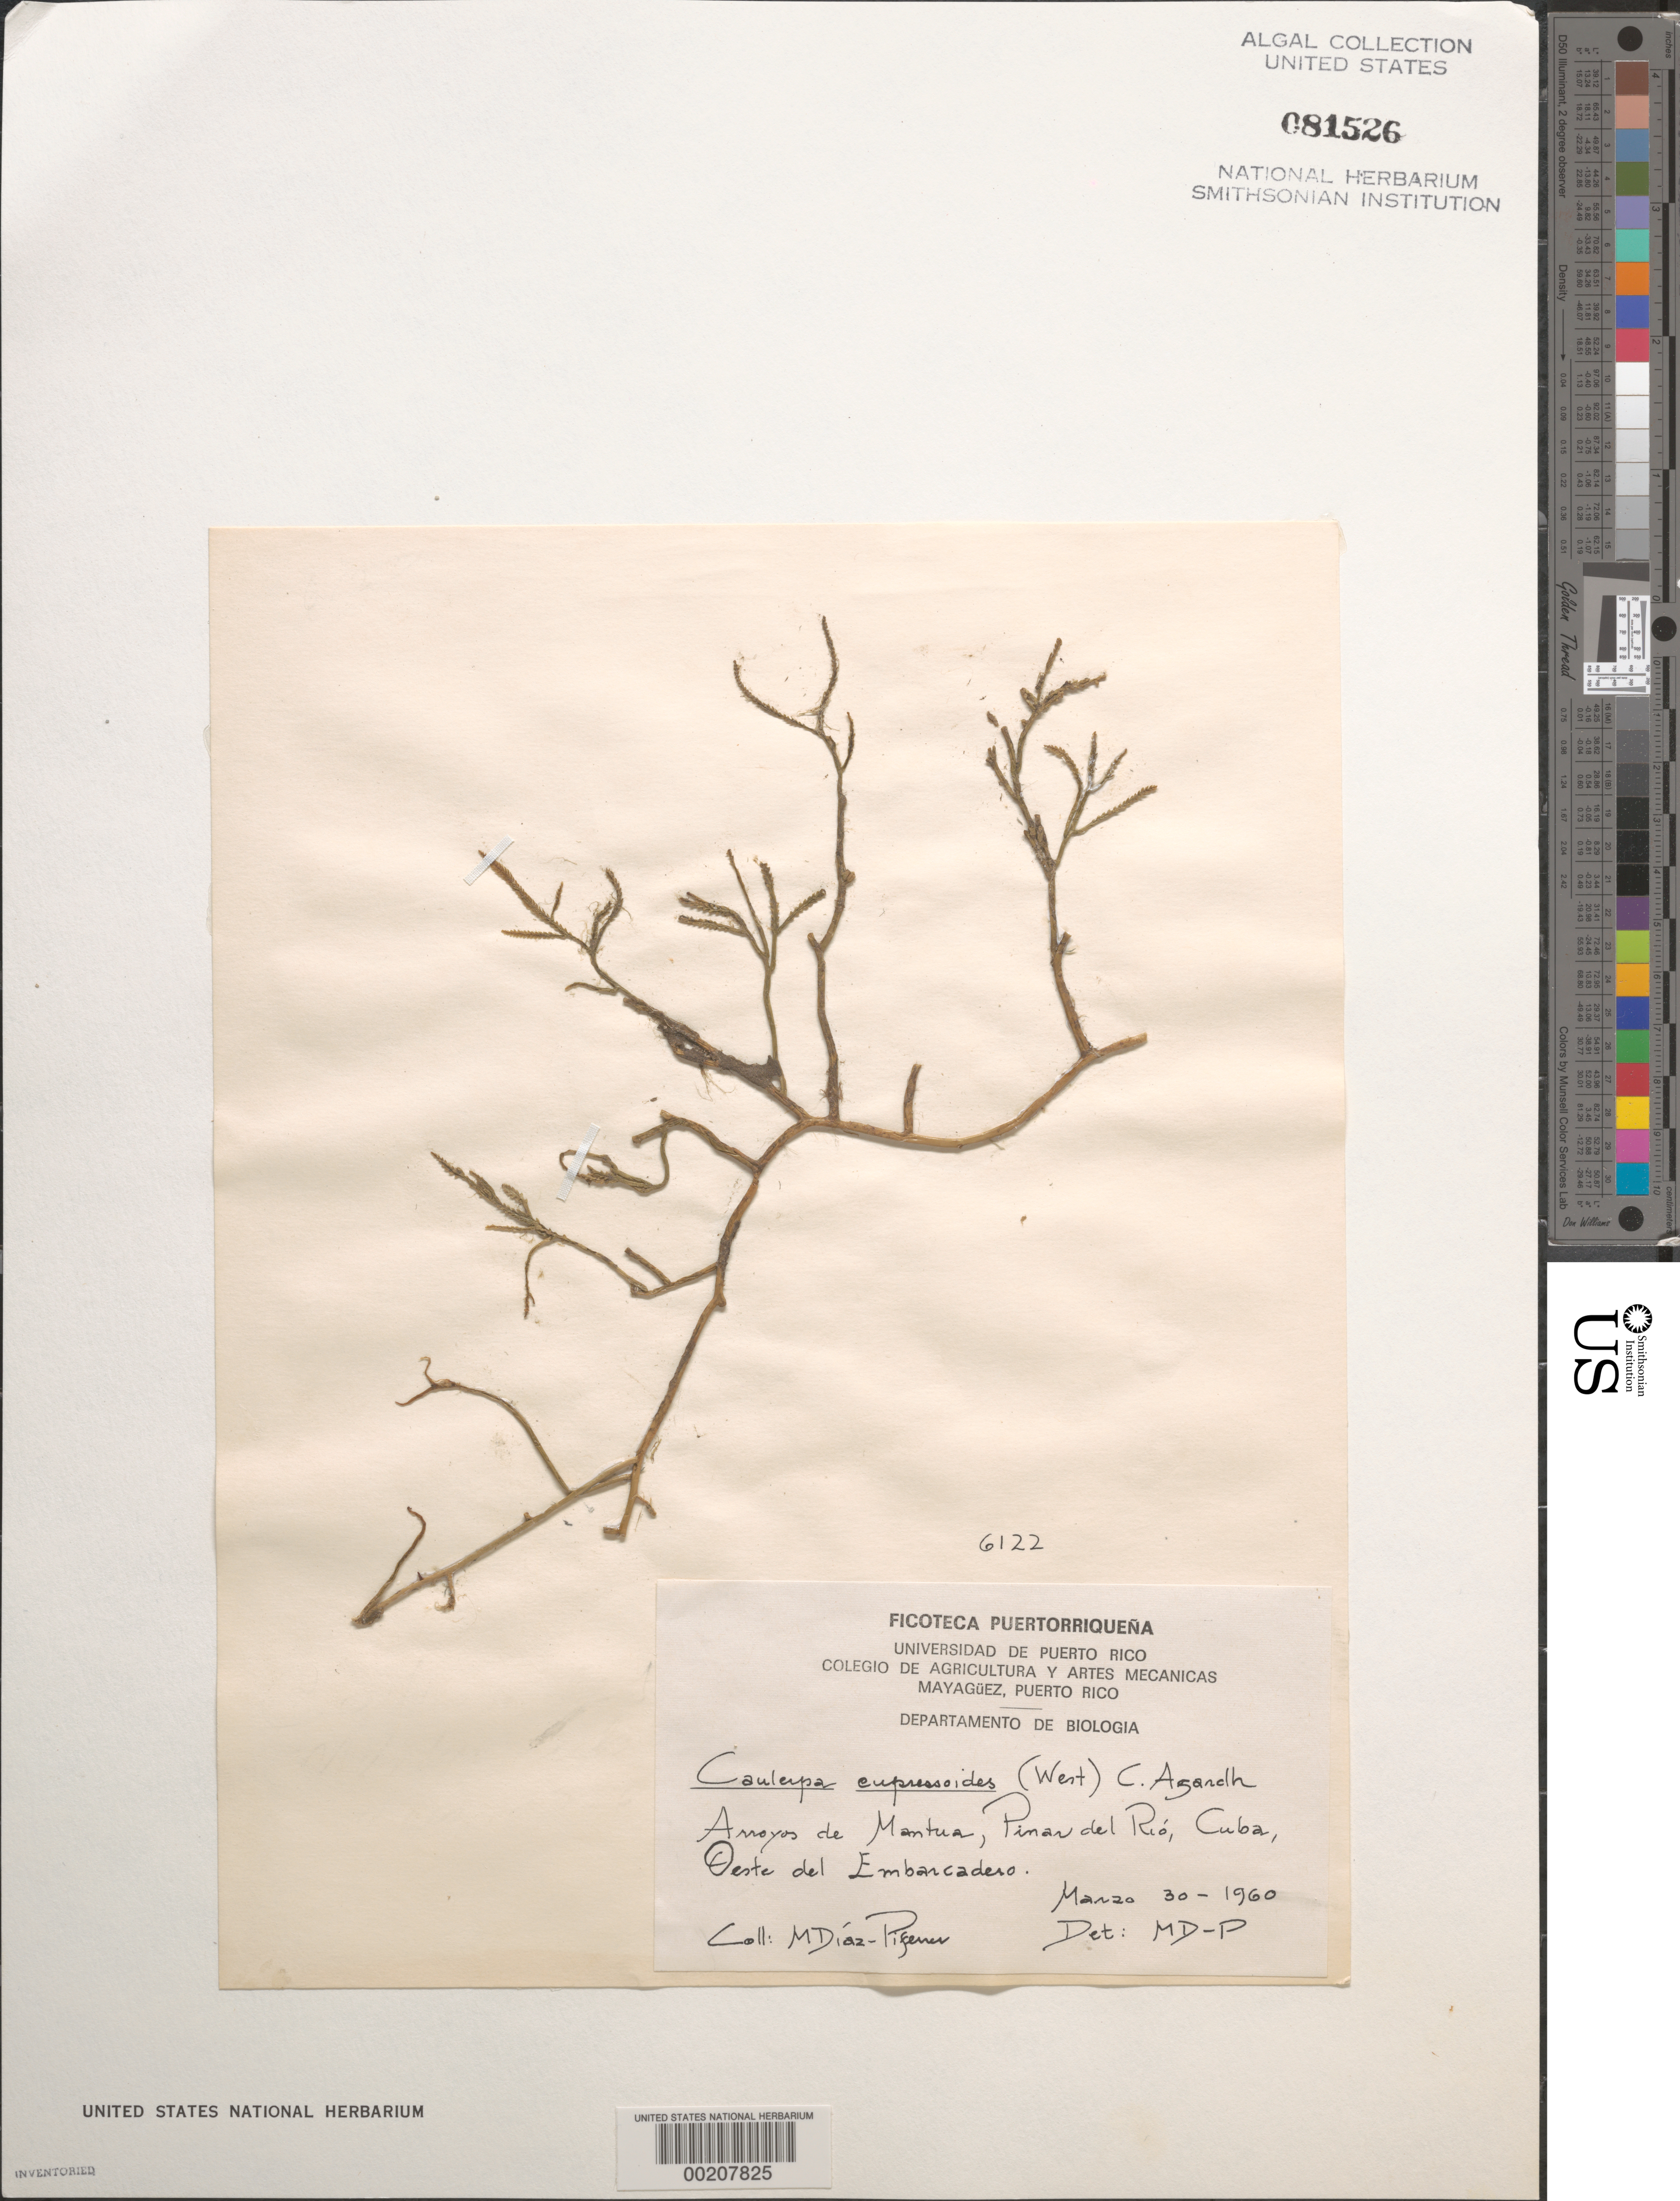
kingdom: Plantae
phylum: Chlorophyta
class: Ulvophyceae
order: Bryopsidales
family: Caulerpaceae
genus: Caulerpa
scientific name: Caulerpa cupressoides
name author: (Vahl) C. Agardh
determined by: Diaz-Piferrer, M.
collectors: M. Diaz-Piferrer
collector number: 6122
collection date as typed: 30 Mar 1960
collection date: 1960-03-30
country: Cuba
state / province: Pinar del Río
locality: Arroyos de mantua, west of embarcadero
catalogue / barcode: US 81526